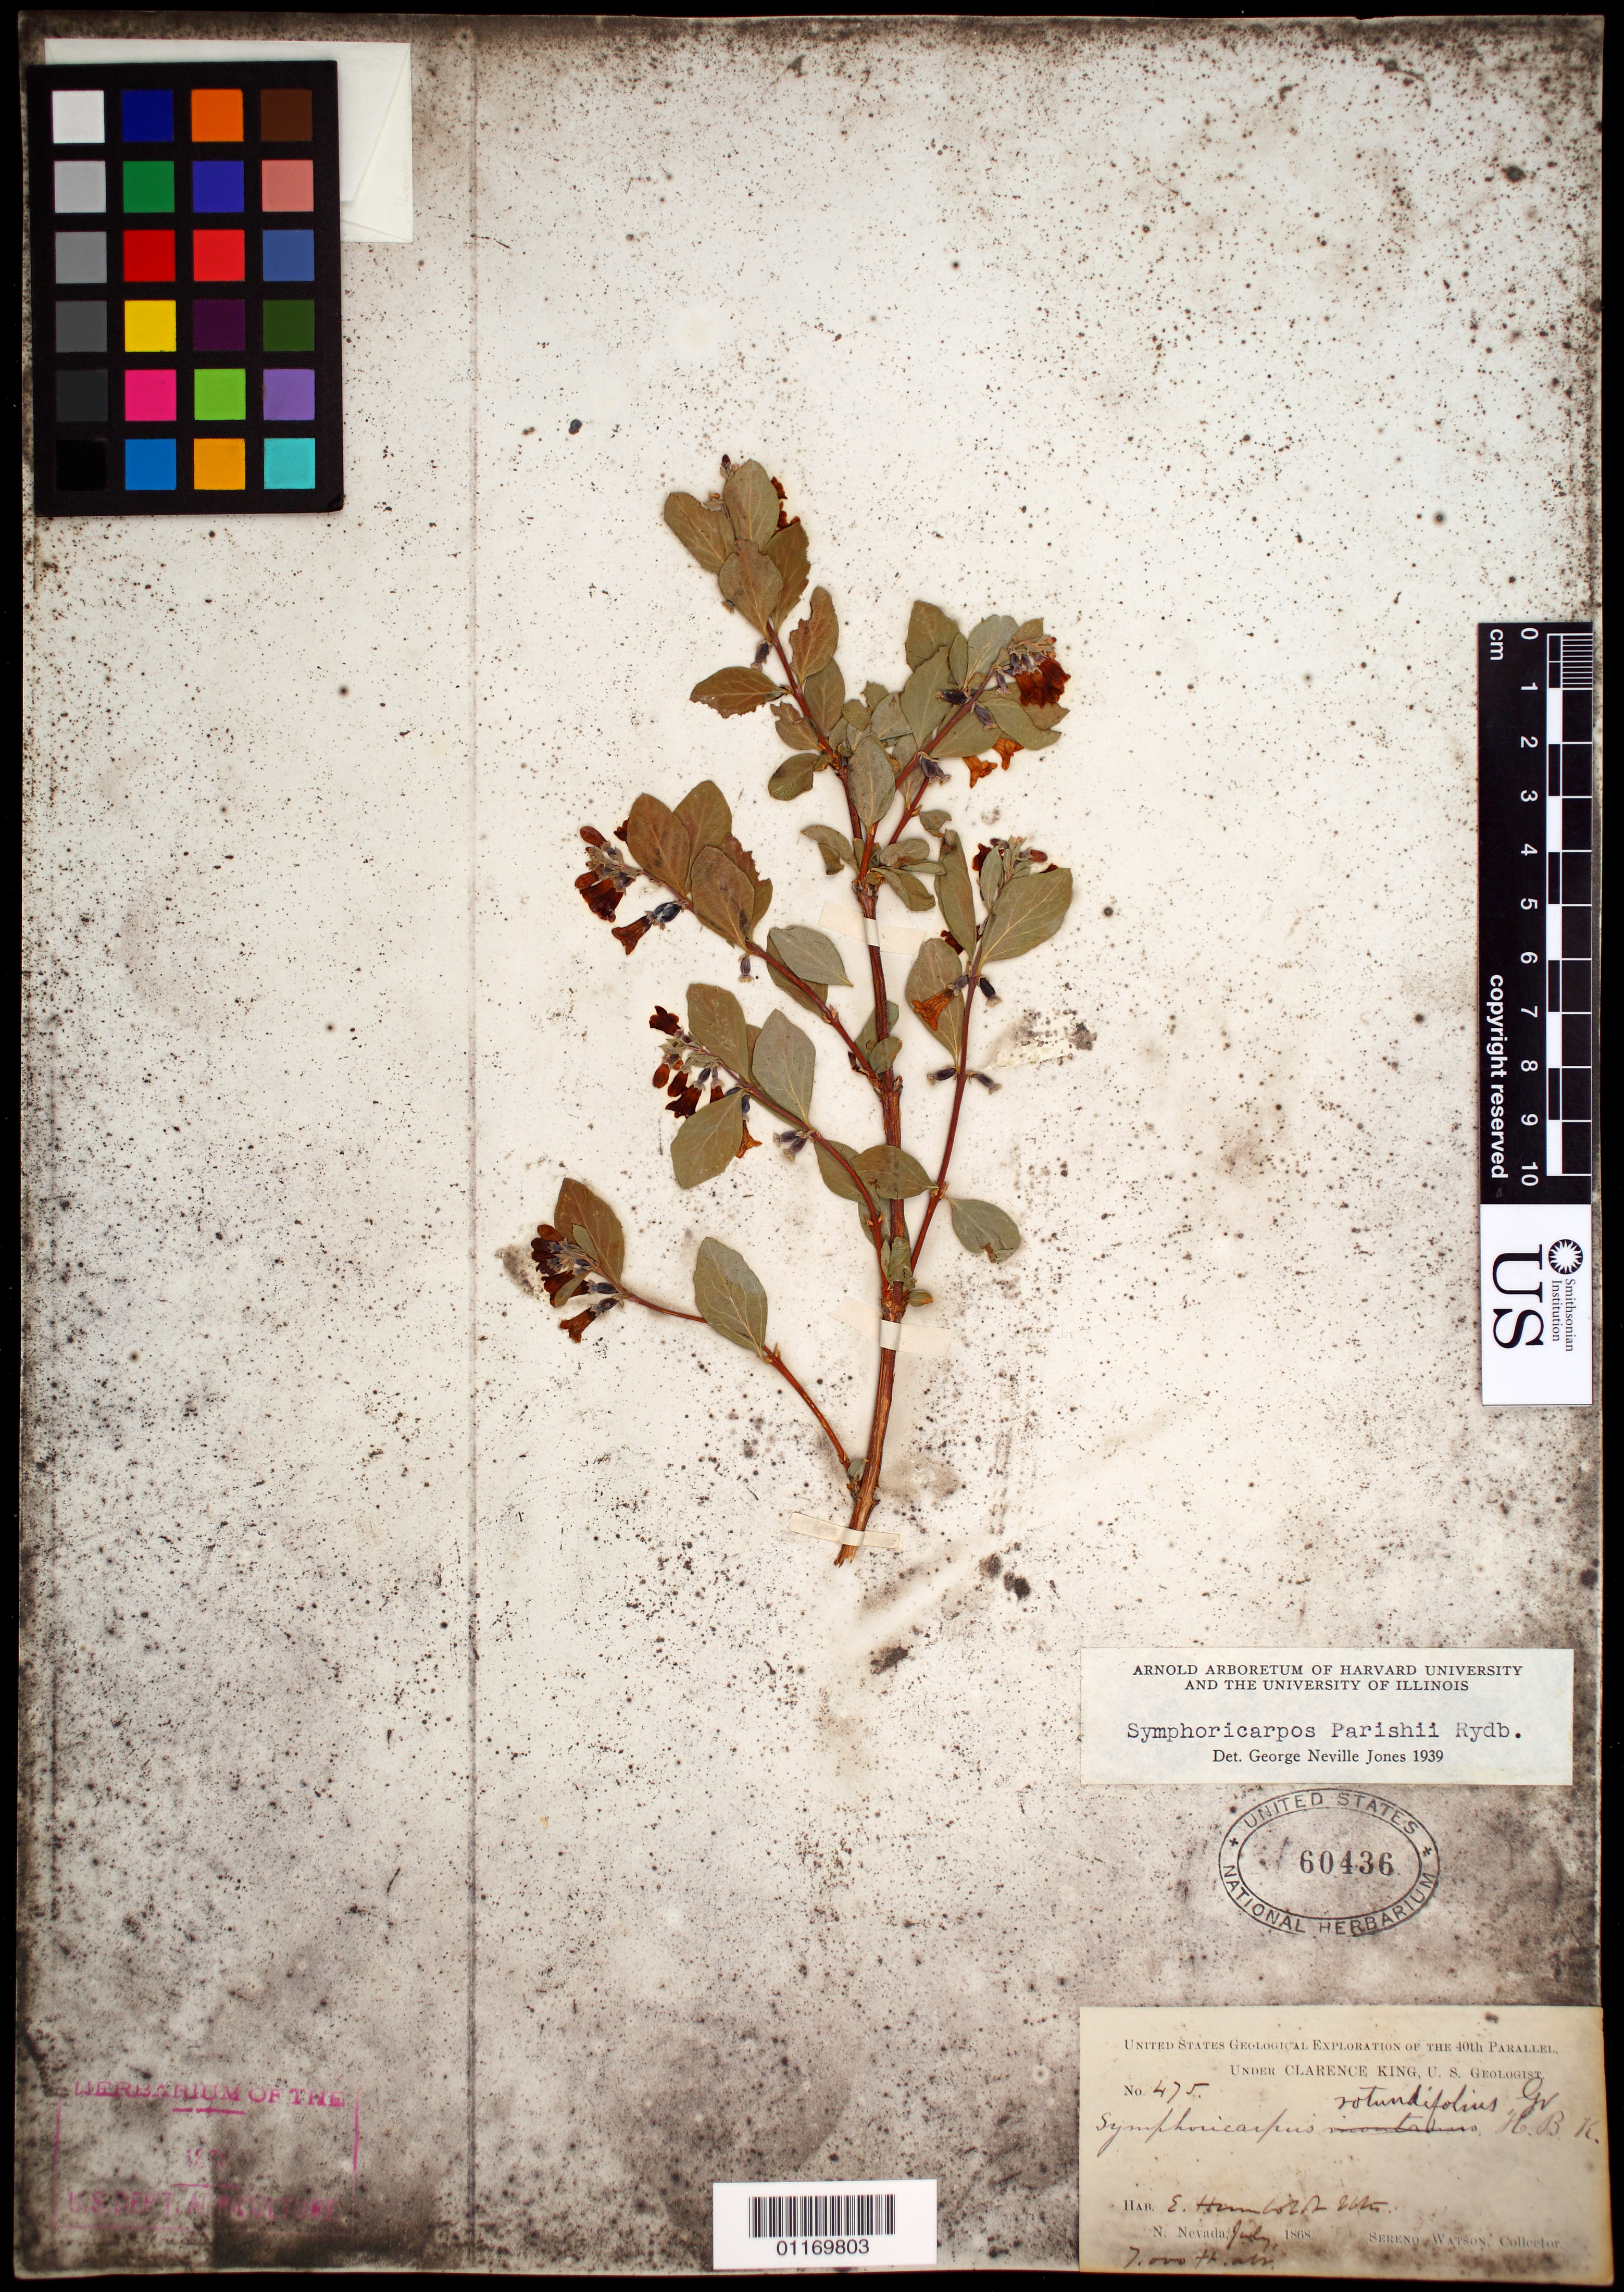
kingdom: Plantae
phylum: Tracheophyta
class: Magnoliopsida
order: Dipsacales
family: Caprifoliaceae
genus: Symphoricarpos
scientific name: Symphoricarpos parishii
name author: Rydb.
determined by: Jones, G. N.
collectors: S. Watson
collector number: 475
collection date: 1868-07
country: United States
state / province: Nevada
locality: E. Humboldt Mts.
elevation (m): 2134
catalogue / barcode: US 60436